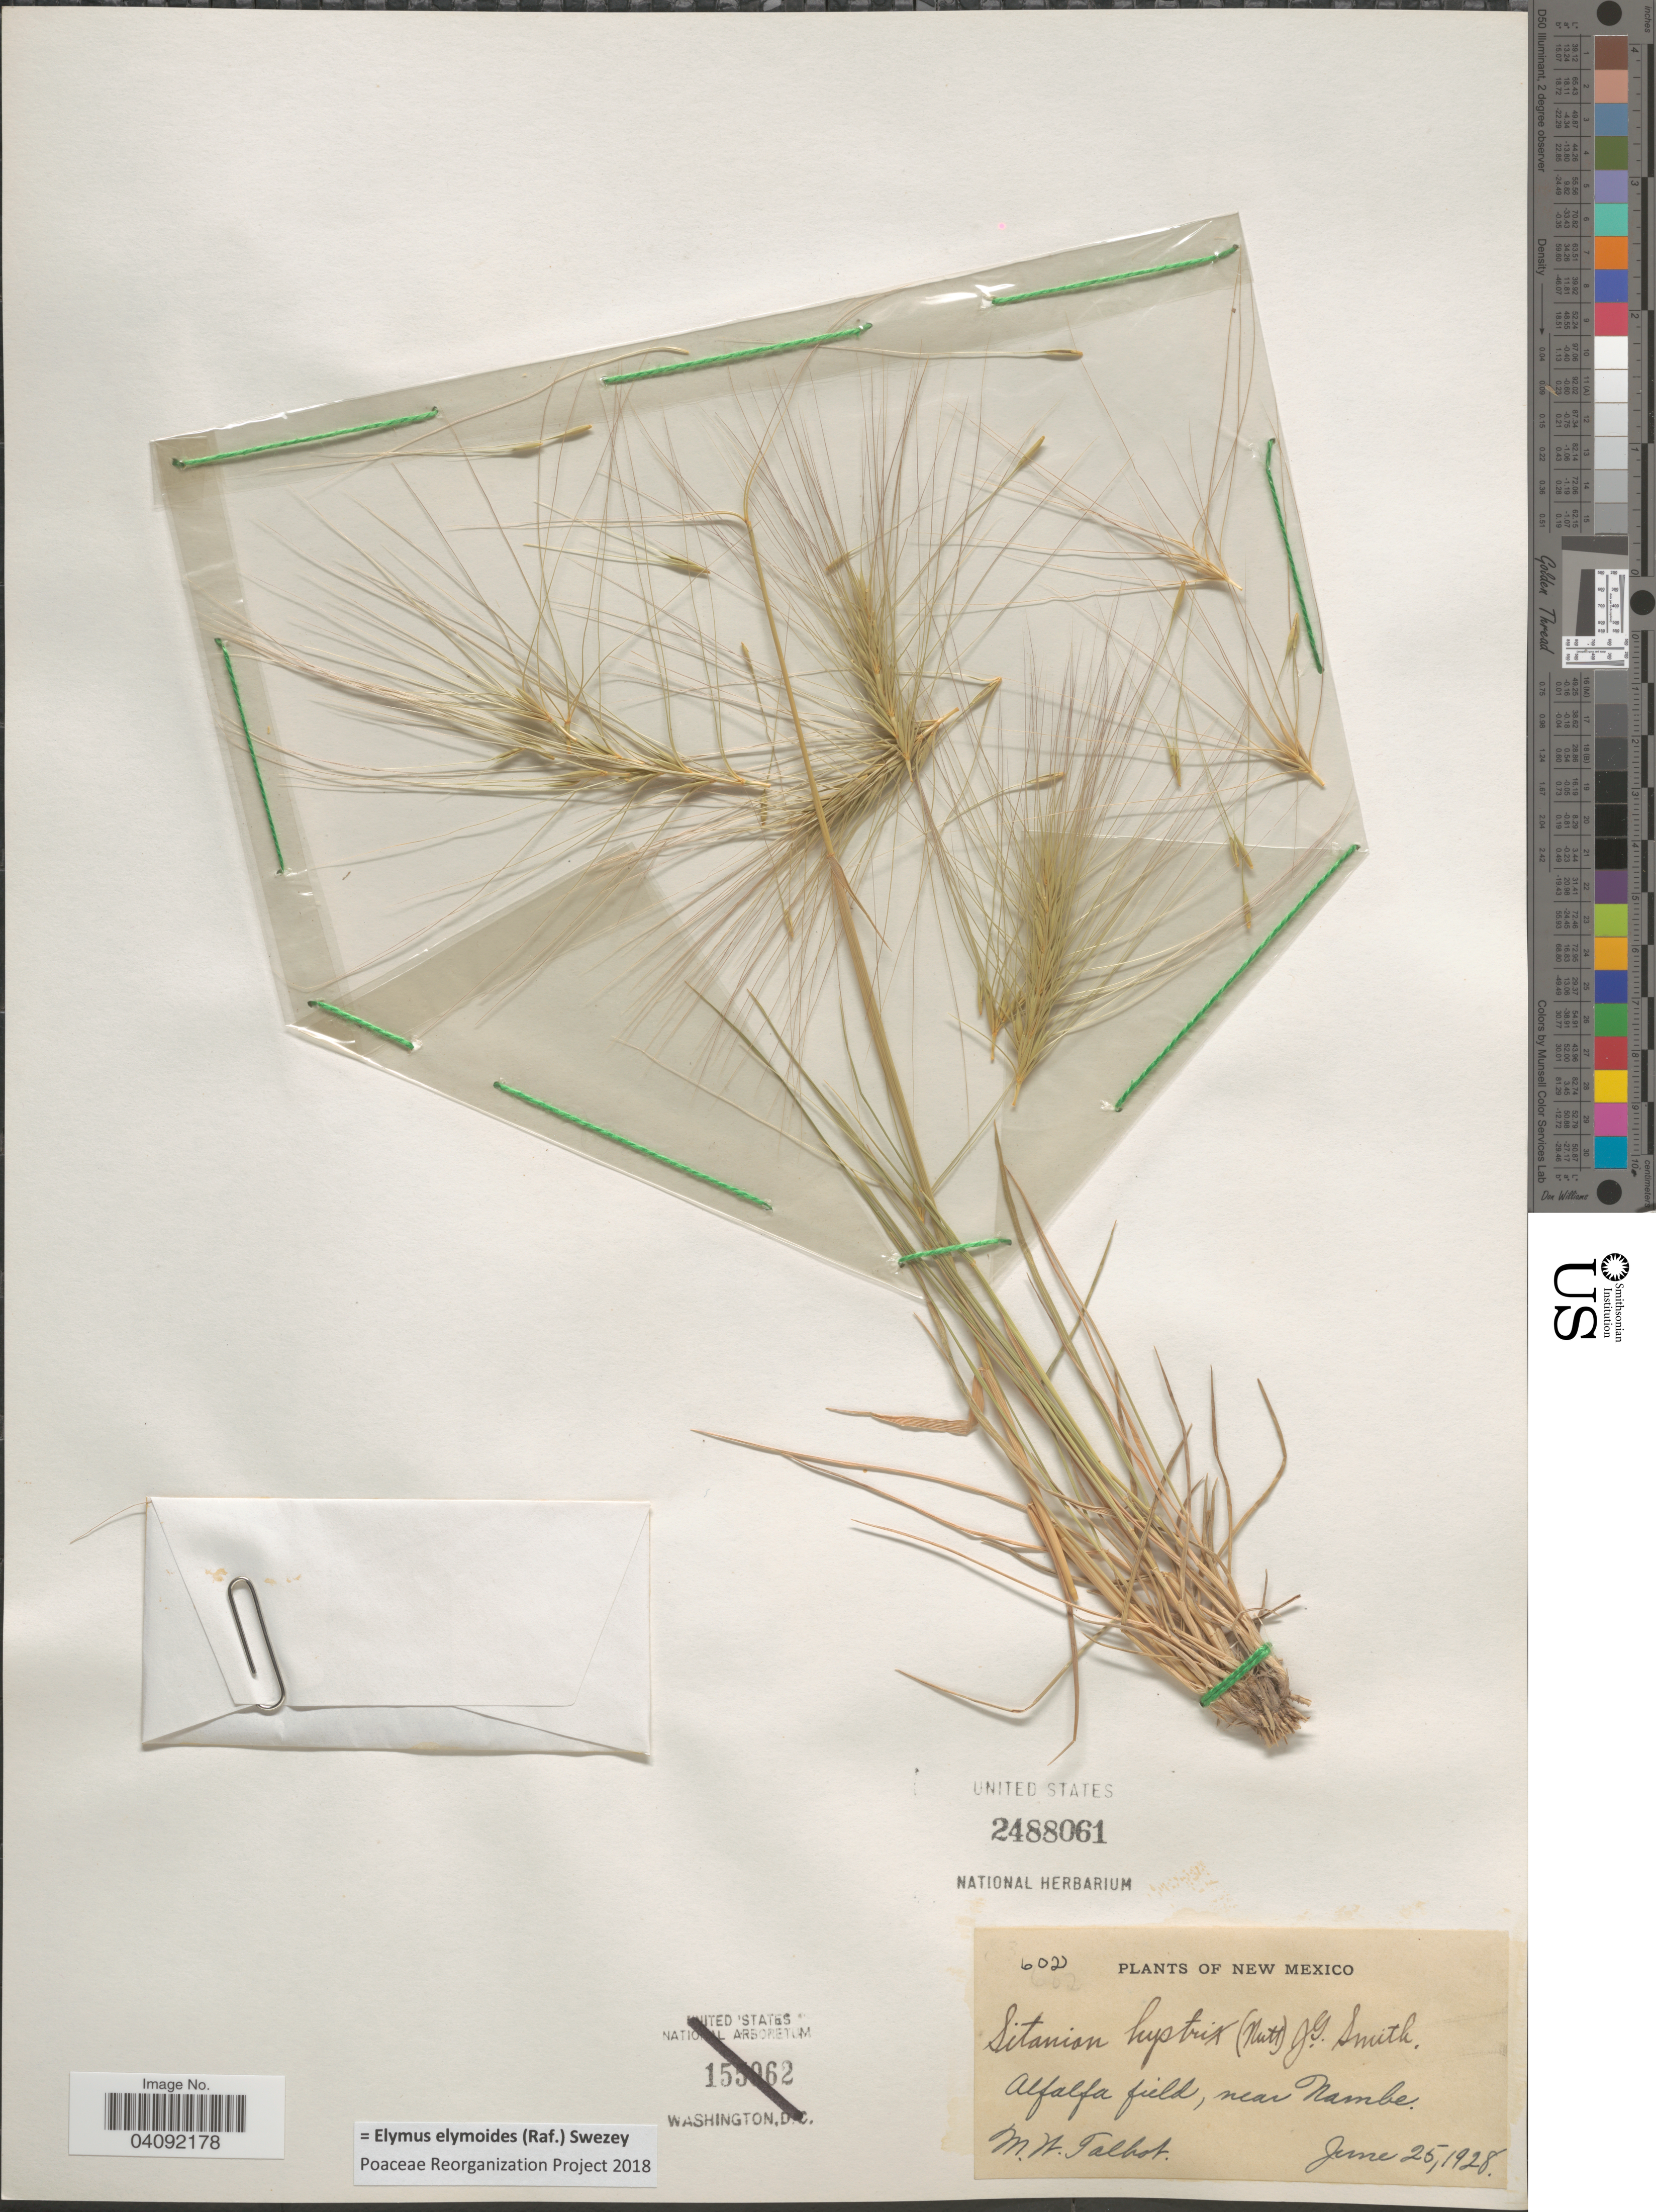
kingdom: Plantae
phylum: Tracheophyta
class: Liliopsida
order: Poales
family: Poaceae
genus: Elymus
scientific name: Elymus elymoides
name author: (Raf.) Swezey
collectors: M. Talbot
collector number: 602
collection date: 1928-06-25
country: United States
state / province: New Mexico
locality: Alfalfa field, near Nambe.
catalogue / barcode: US 2488061